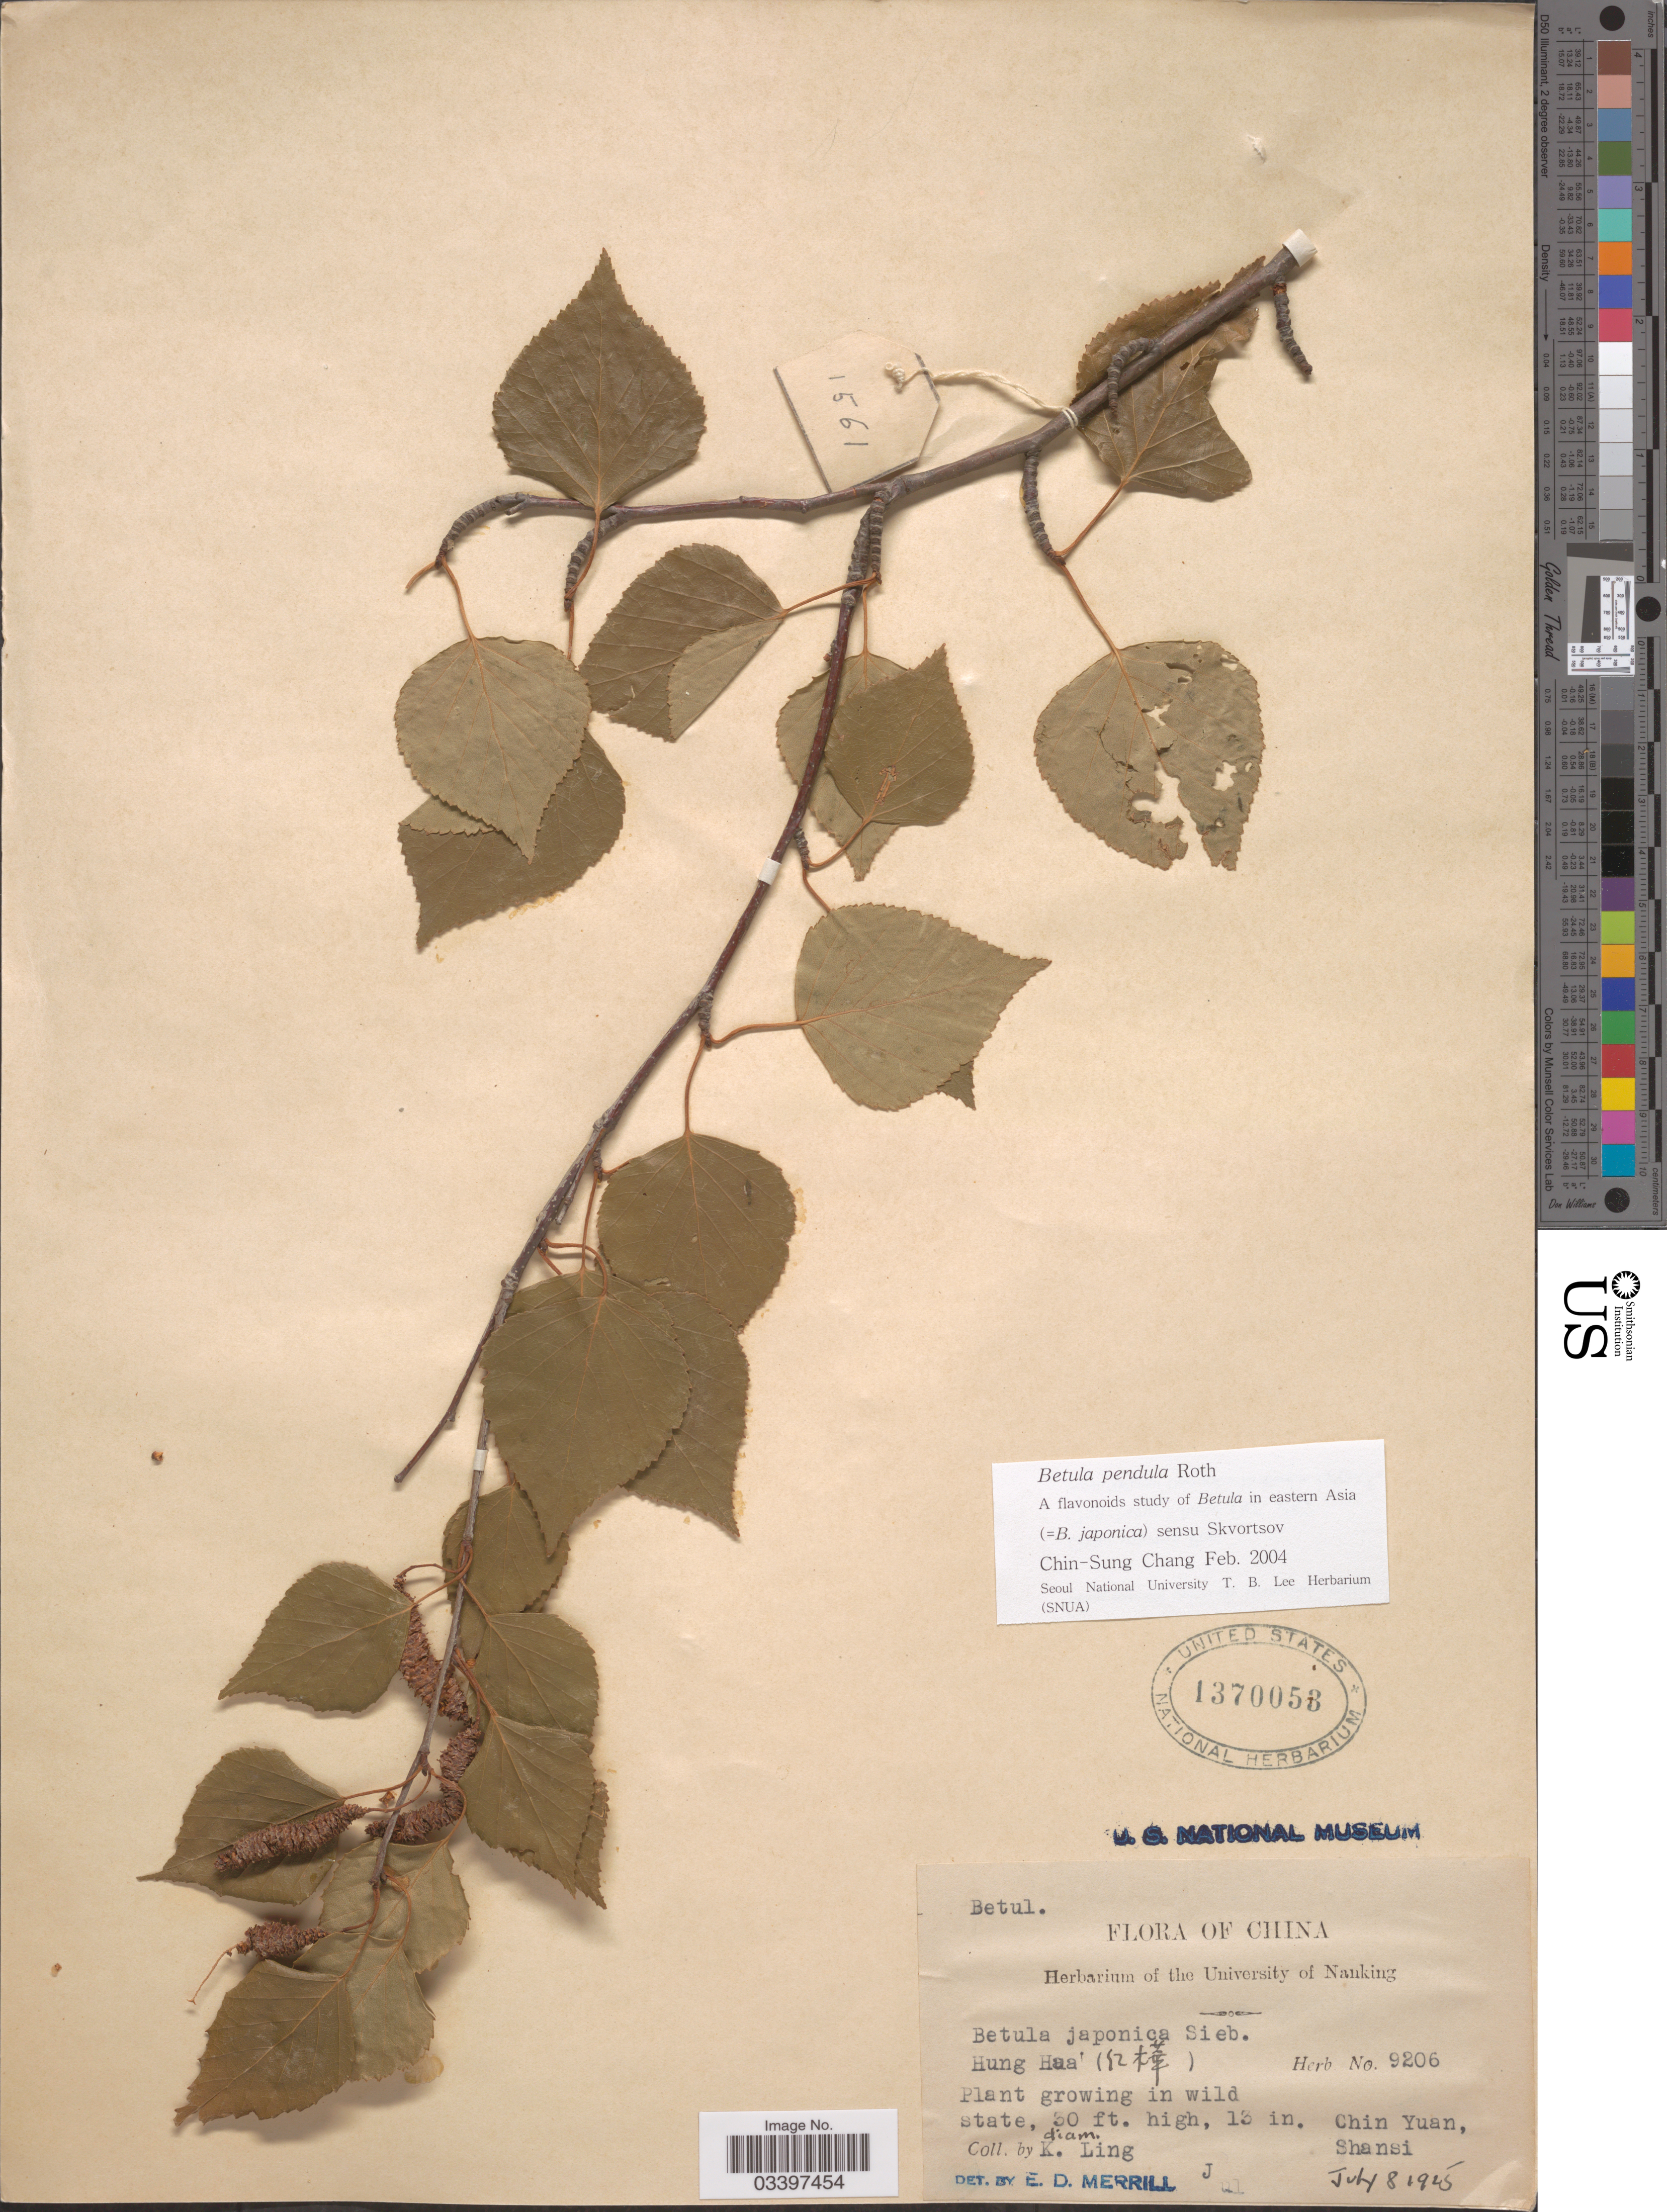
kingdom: Plantae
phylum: Tracheophyta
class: Magnoliopsida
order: Fagales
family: Betulaceae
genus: Betula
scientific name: Betula pendula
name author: Roth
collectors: K. Ling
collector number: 9206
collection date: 1925-07-08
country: China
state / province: Shanxi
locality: Chin Yuan, Shansi.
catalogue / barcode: US 1370053